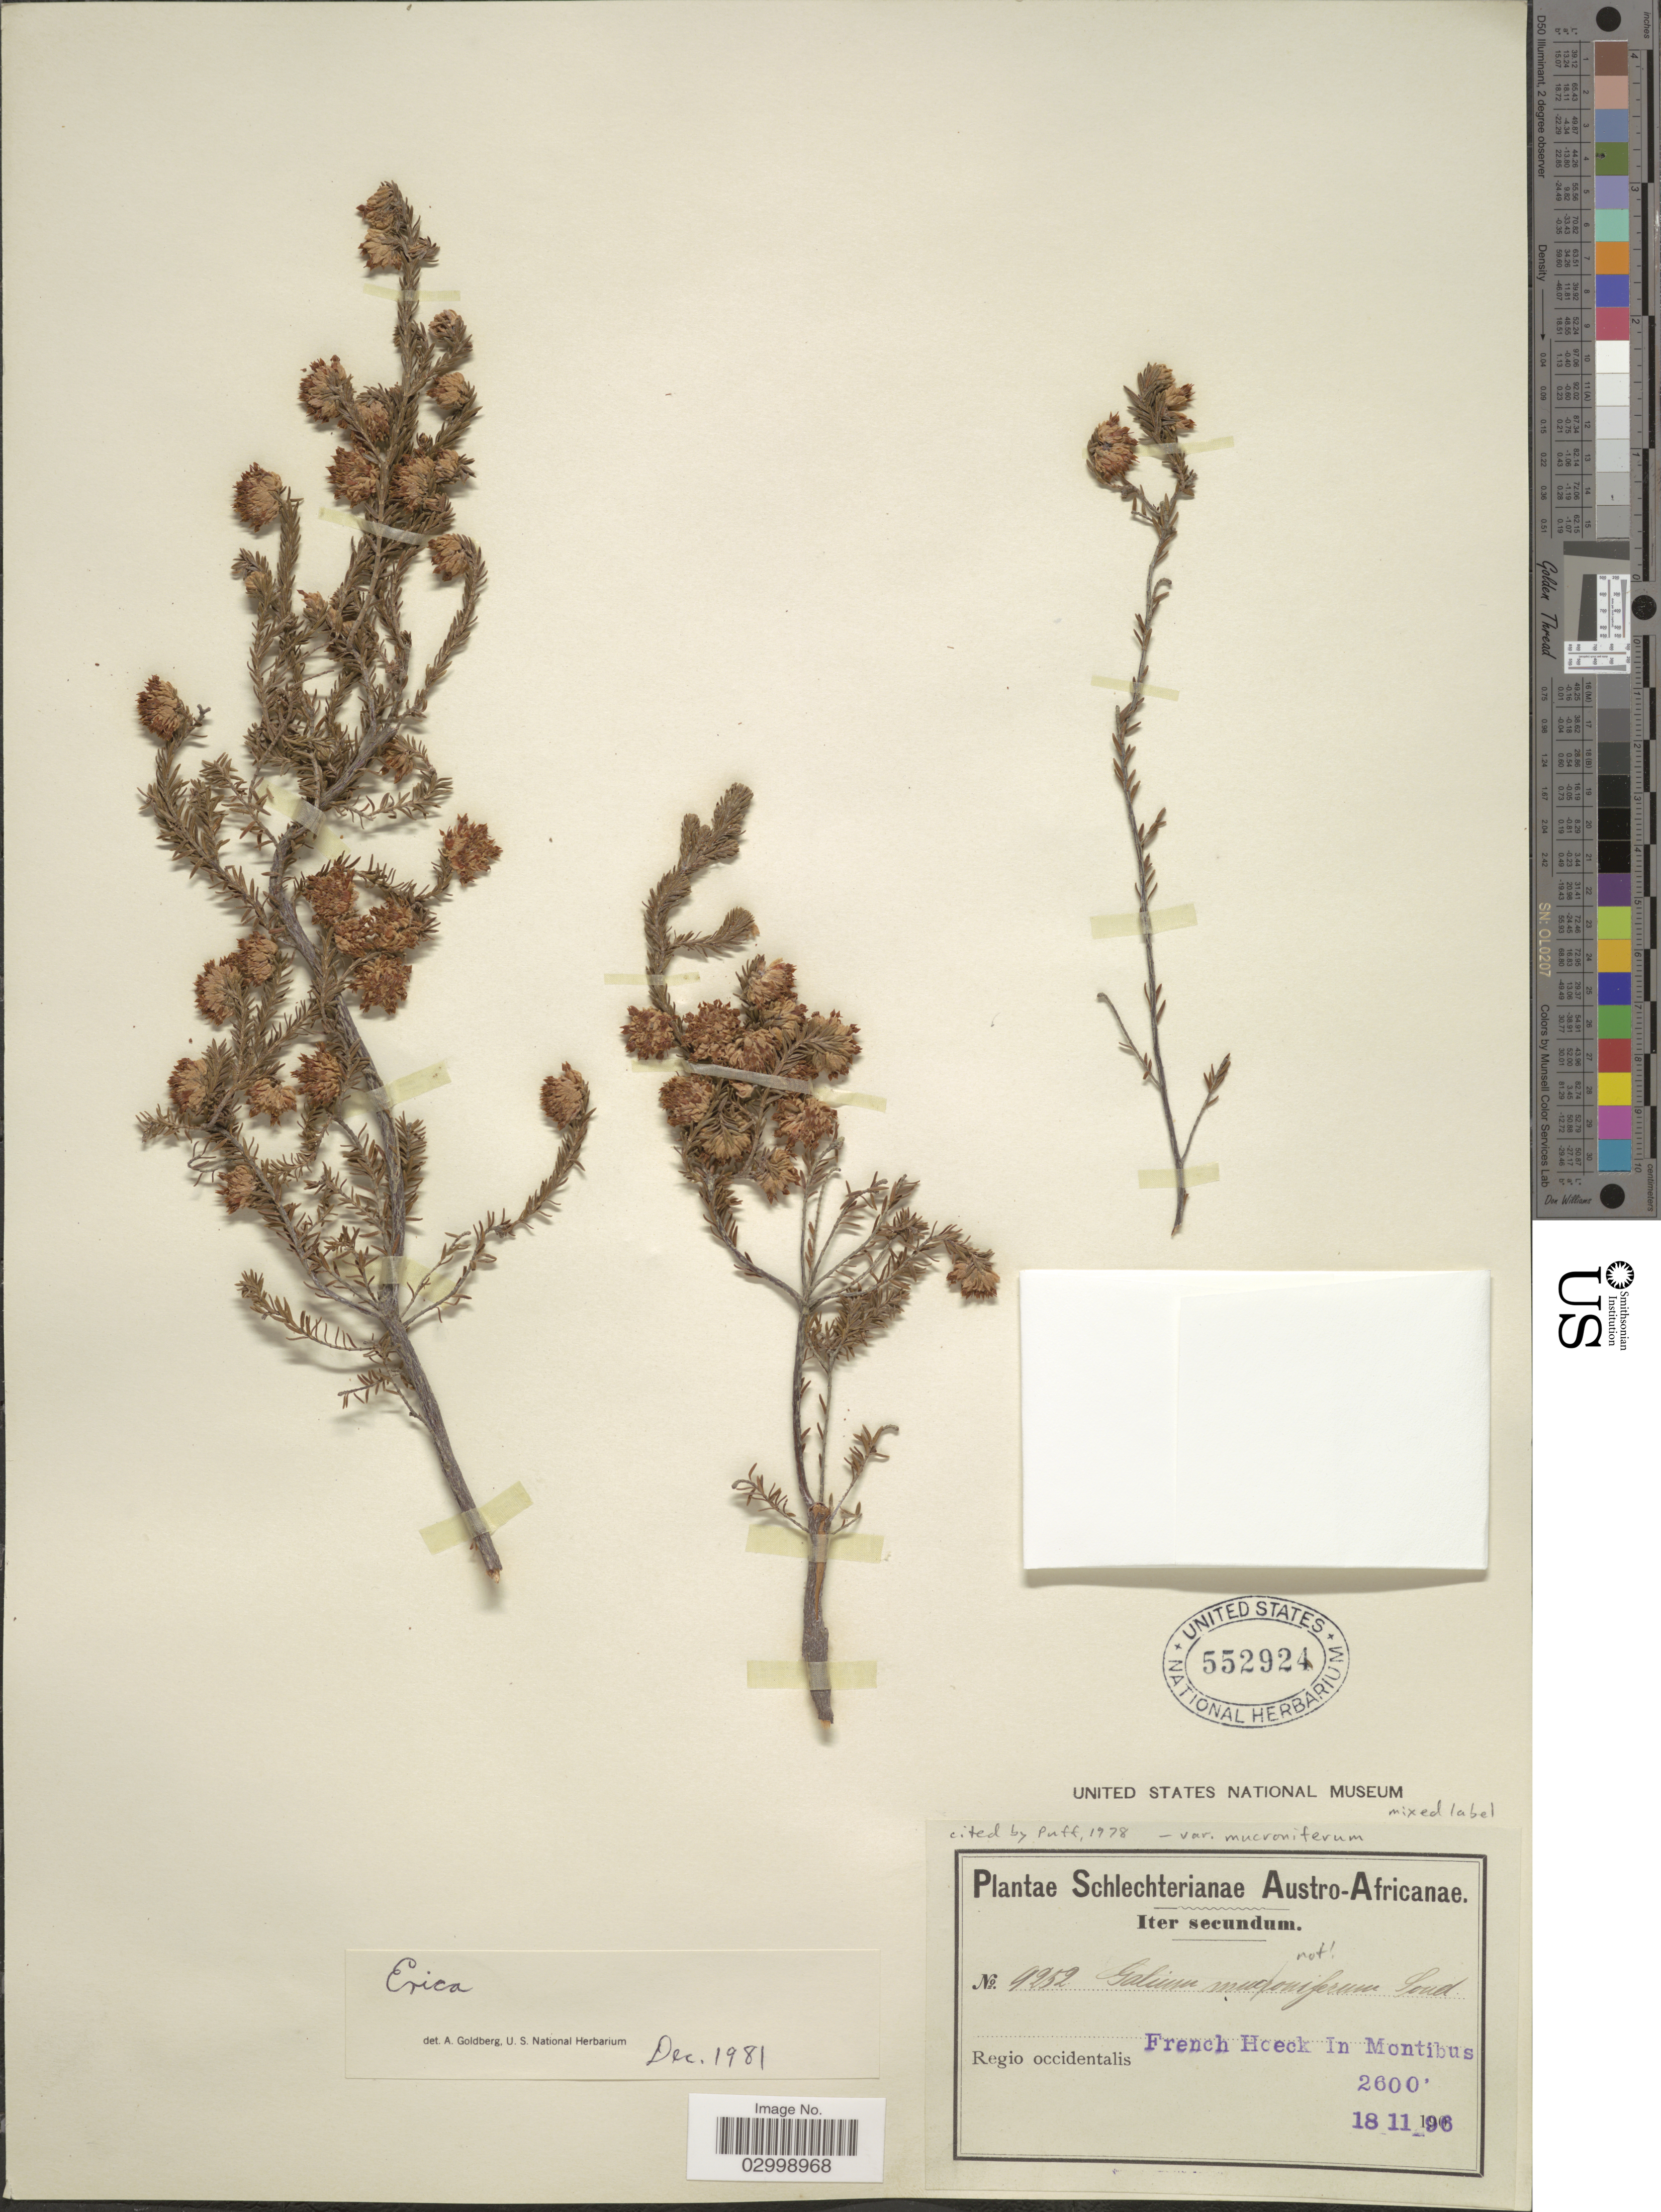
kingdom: Plantae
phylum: Tracheophyta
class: Magnoliopsida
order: Ericales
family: Ericaceae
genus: Erica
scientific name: Erica sp.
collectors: Schlechter, --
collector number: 9252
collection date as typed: Transcribed d/m/y: 18/11/96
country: South Africa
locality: Austro-Africanae, Regio occidentalis, French Hoek in Montibus.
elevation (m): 792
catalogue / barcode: US 552924